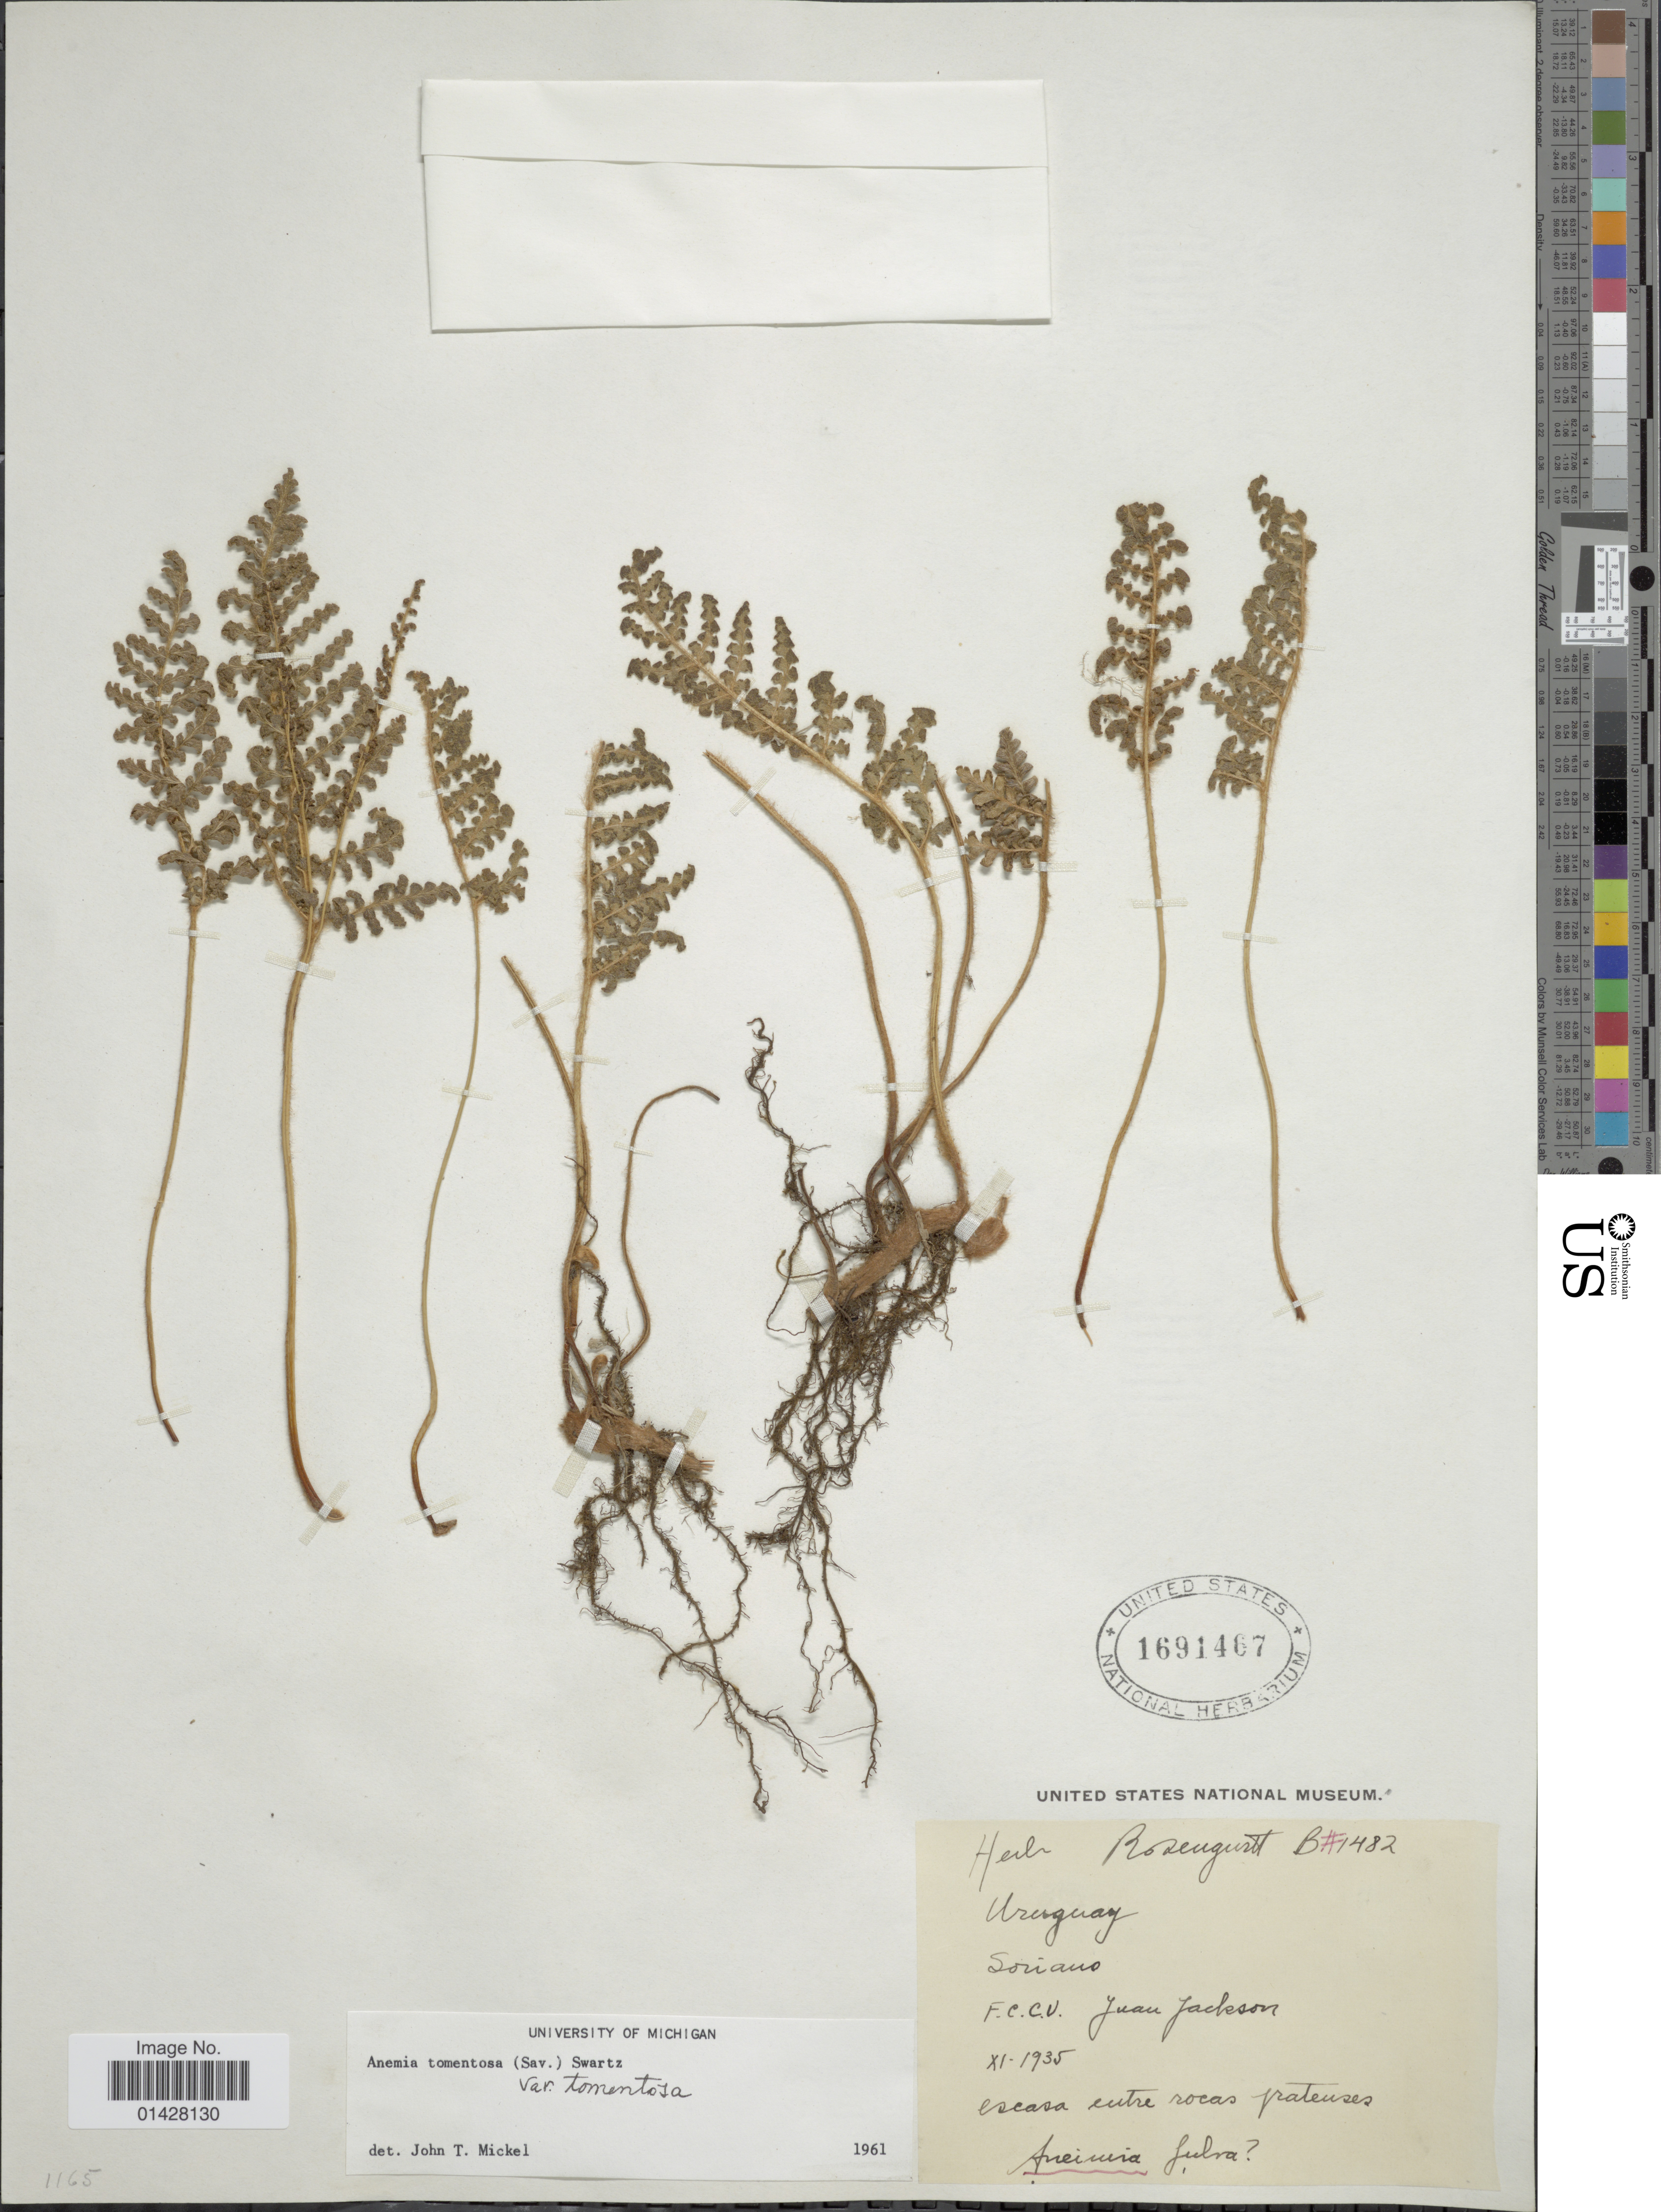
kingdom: Plantae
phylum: Tracheophyta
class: Polypodiopsida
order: Schizaeales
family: Anemiaceae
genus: Anemia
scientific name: Anemia tomentosa var. tomentosa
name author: (Sav.) Sw.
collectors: ex herb. Rosengurtt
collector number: B 1482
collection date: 1935-11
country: Uruguay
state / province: Soriano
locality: Uruguay. Soriano. F.C.C.V. Juan Jackson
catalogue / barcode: US 1691467